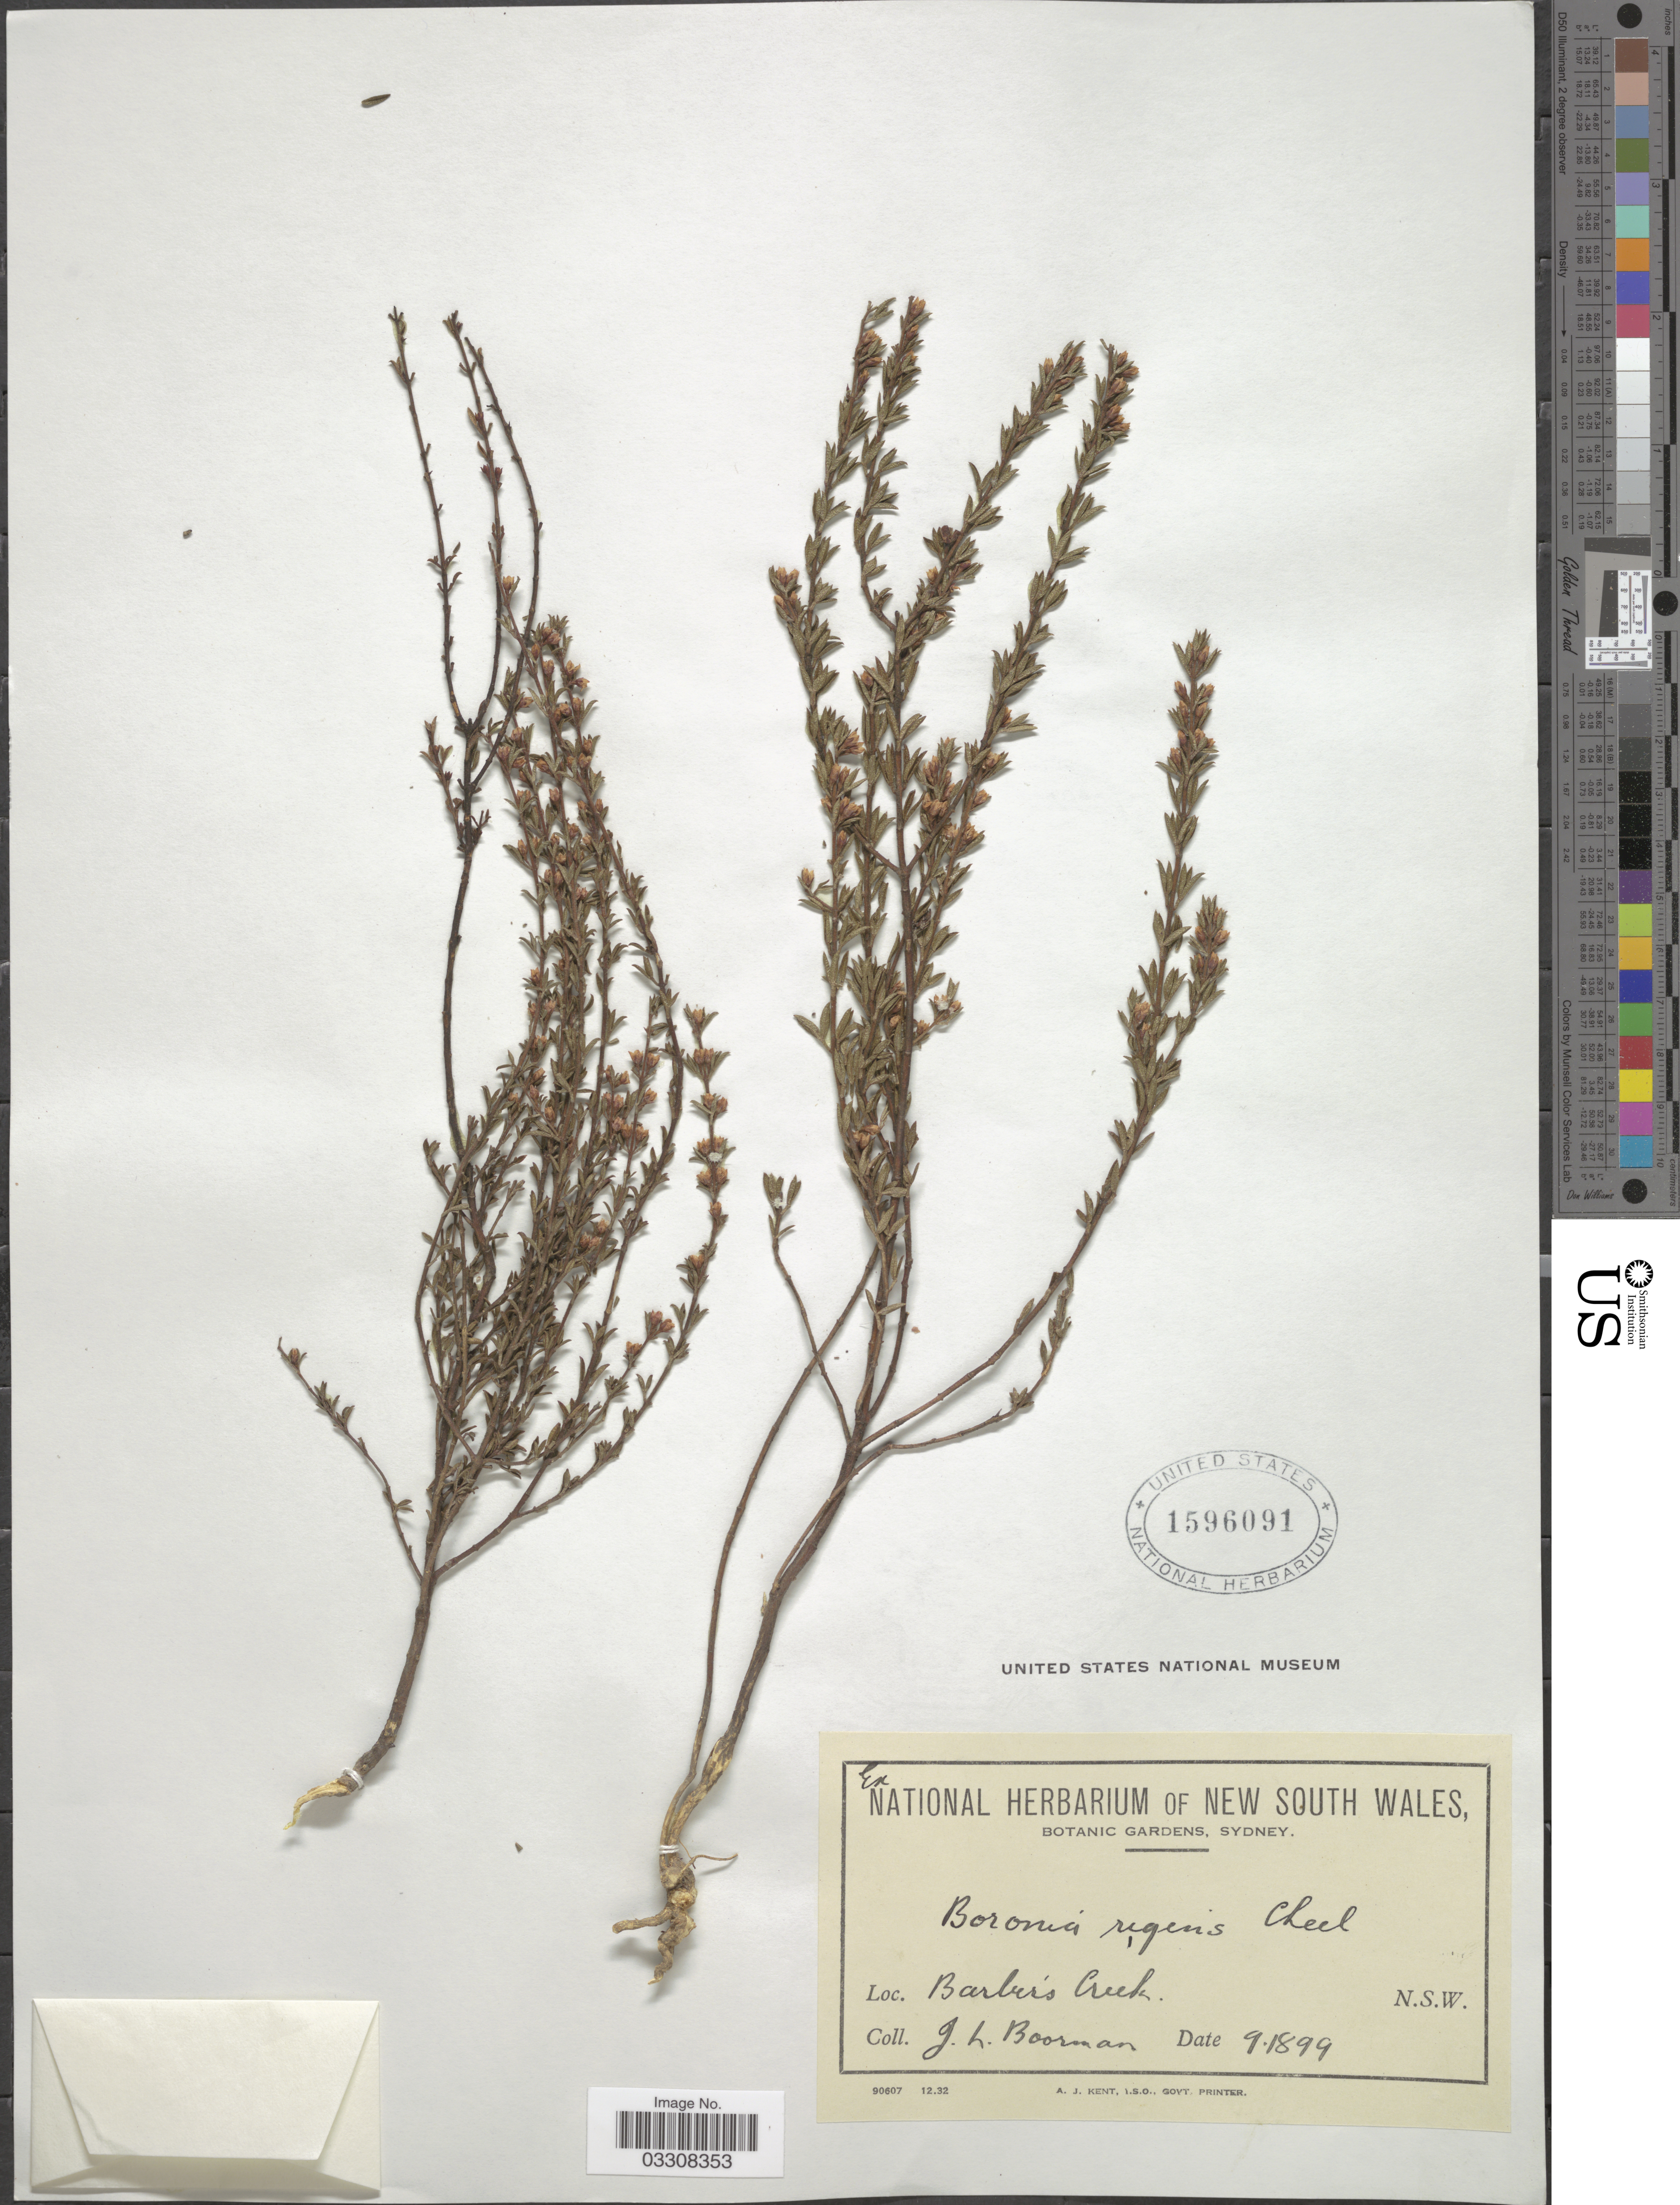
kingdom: Plantae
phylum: Tracheophyta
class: Magnoliopsida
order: Sapindales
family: Rutaceae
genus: Cyanothamnus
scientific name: Cyanothamnus rigens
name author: (Cheel) Duretto & Heslewood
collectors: J. Boorman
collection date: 1899-09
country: Australia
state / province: New South Wales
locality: Barber's Creek.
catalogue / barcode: US 1596091